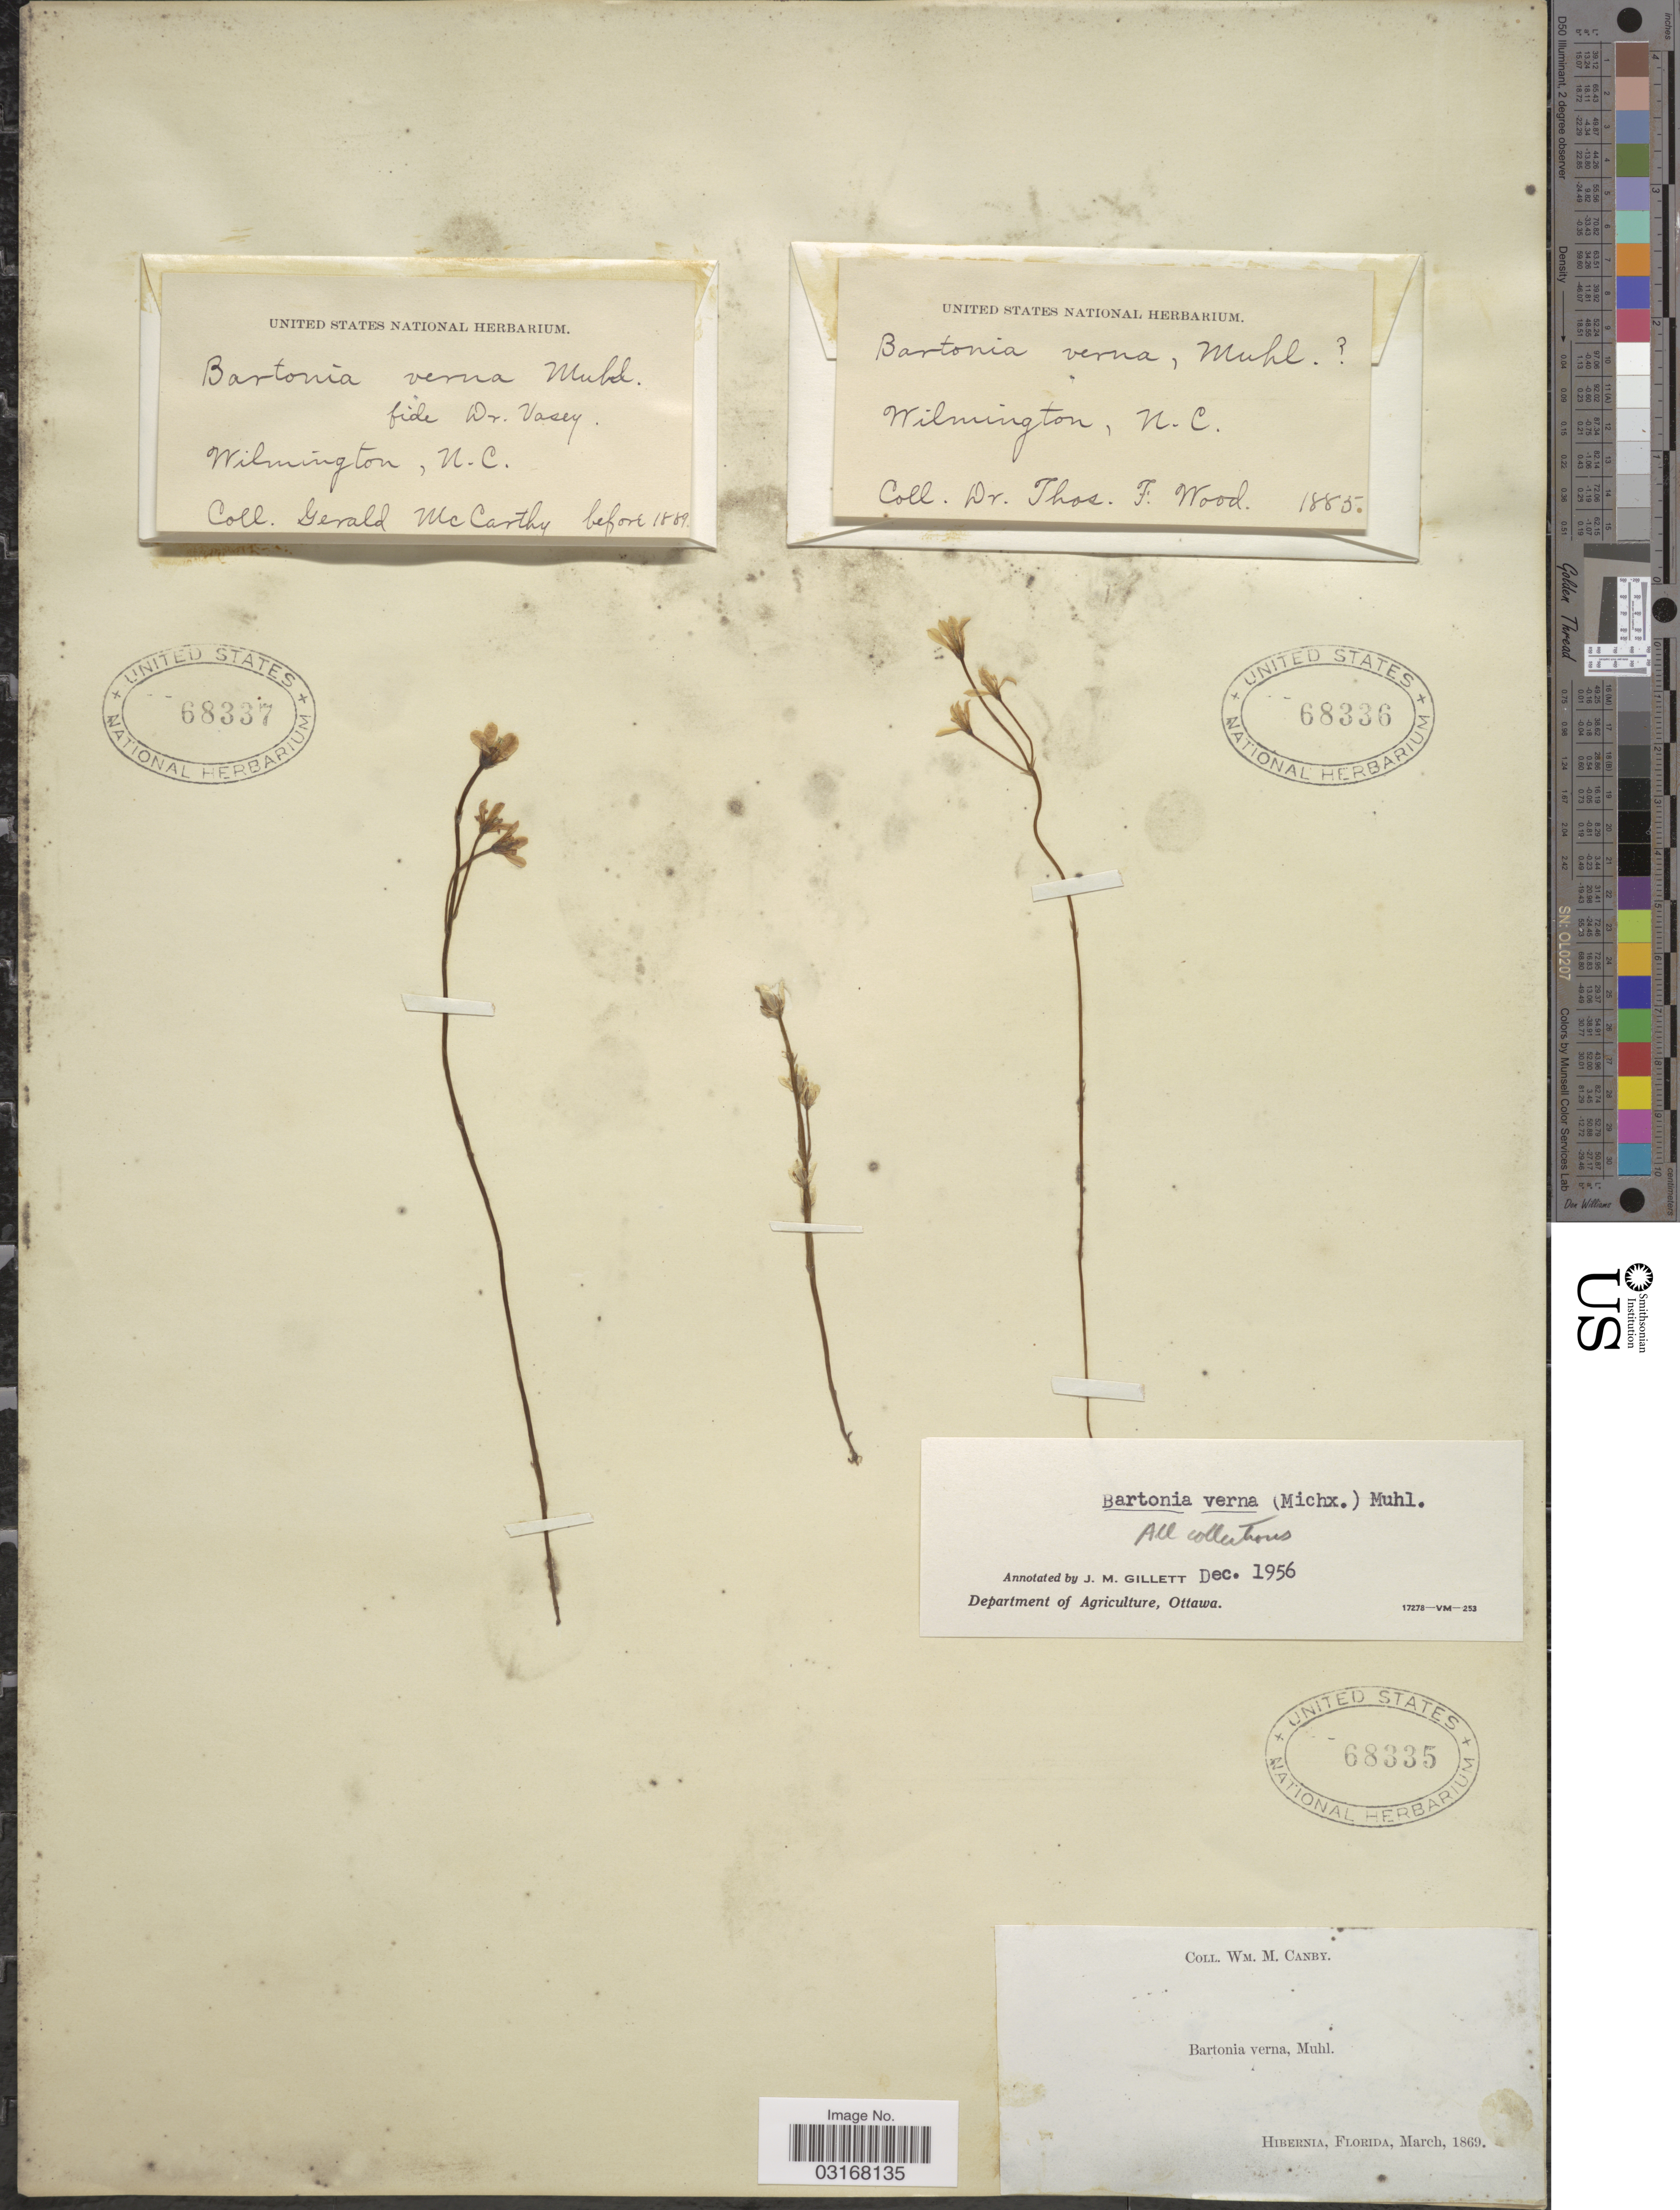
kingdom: Plantae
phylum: Tracheophyta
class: Magnoliopsida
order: Gentianales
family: Gentianaceae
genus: Bartonia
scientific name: Bartonia verna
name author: Muhl. ex A. Gray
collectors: T. F. Wood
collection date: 1885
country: United States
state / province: North Carolina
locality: Wilmington, N. C.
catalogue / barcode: US 68336-2